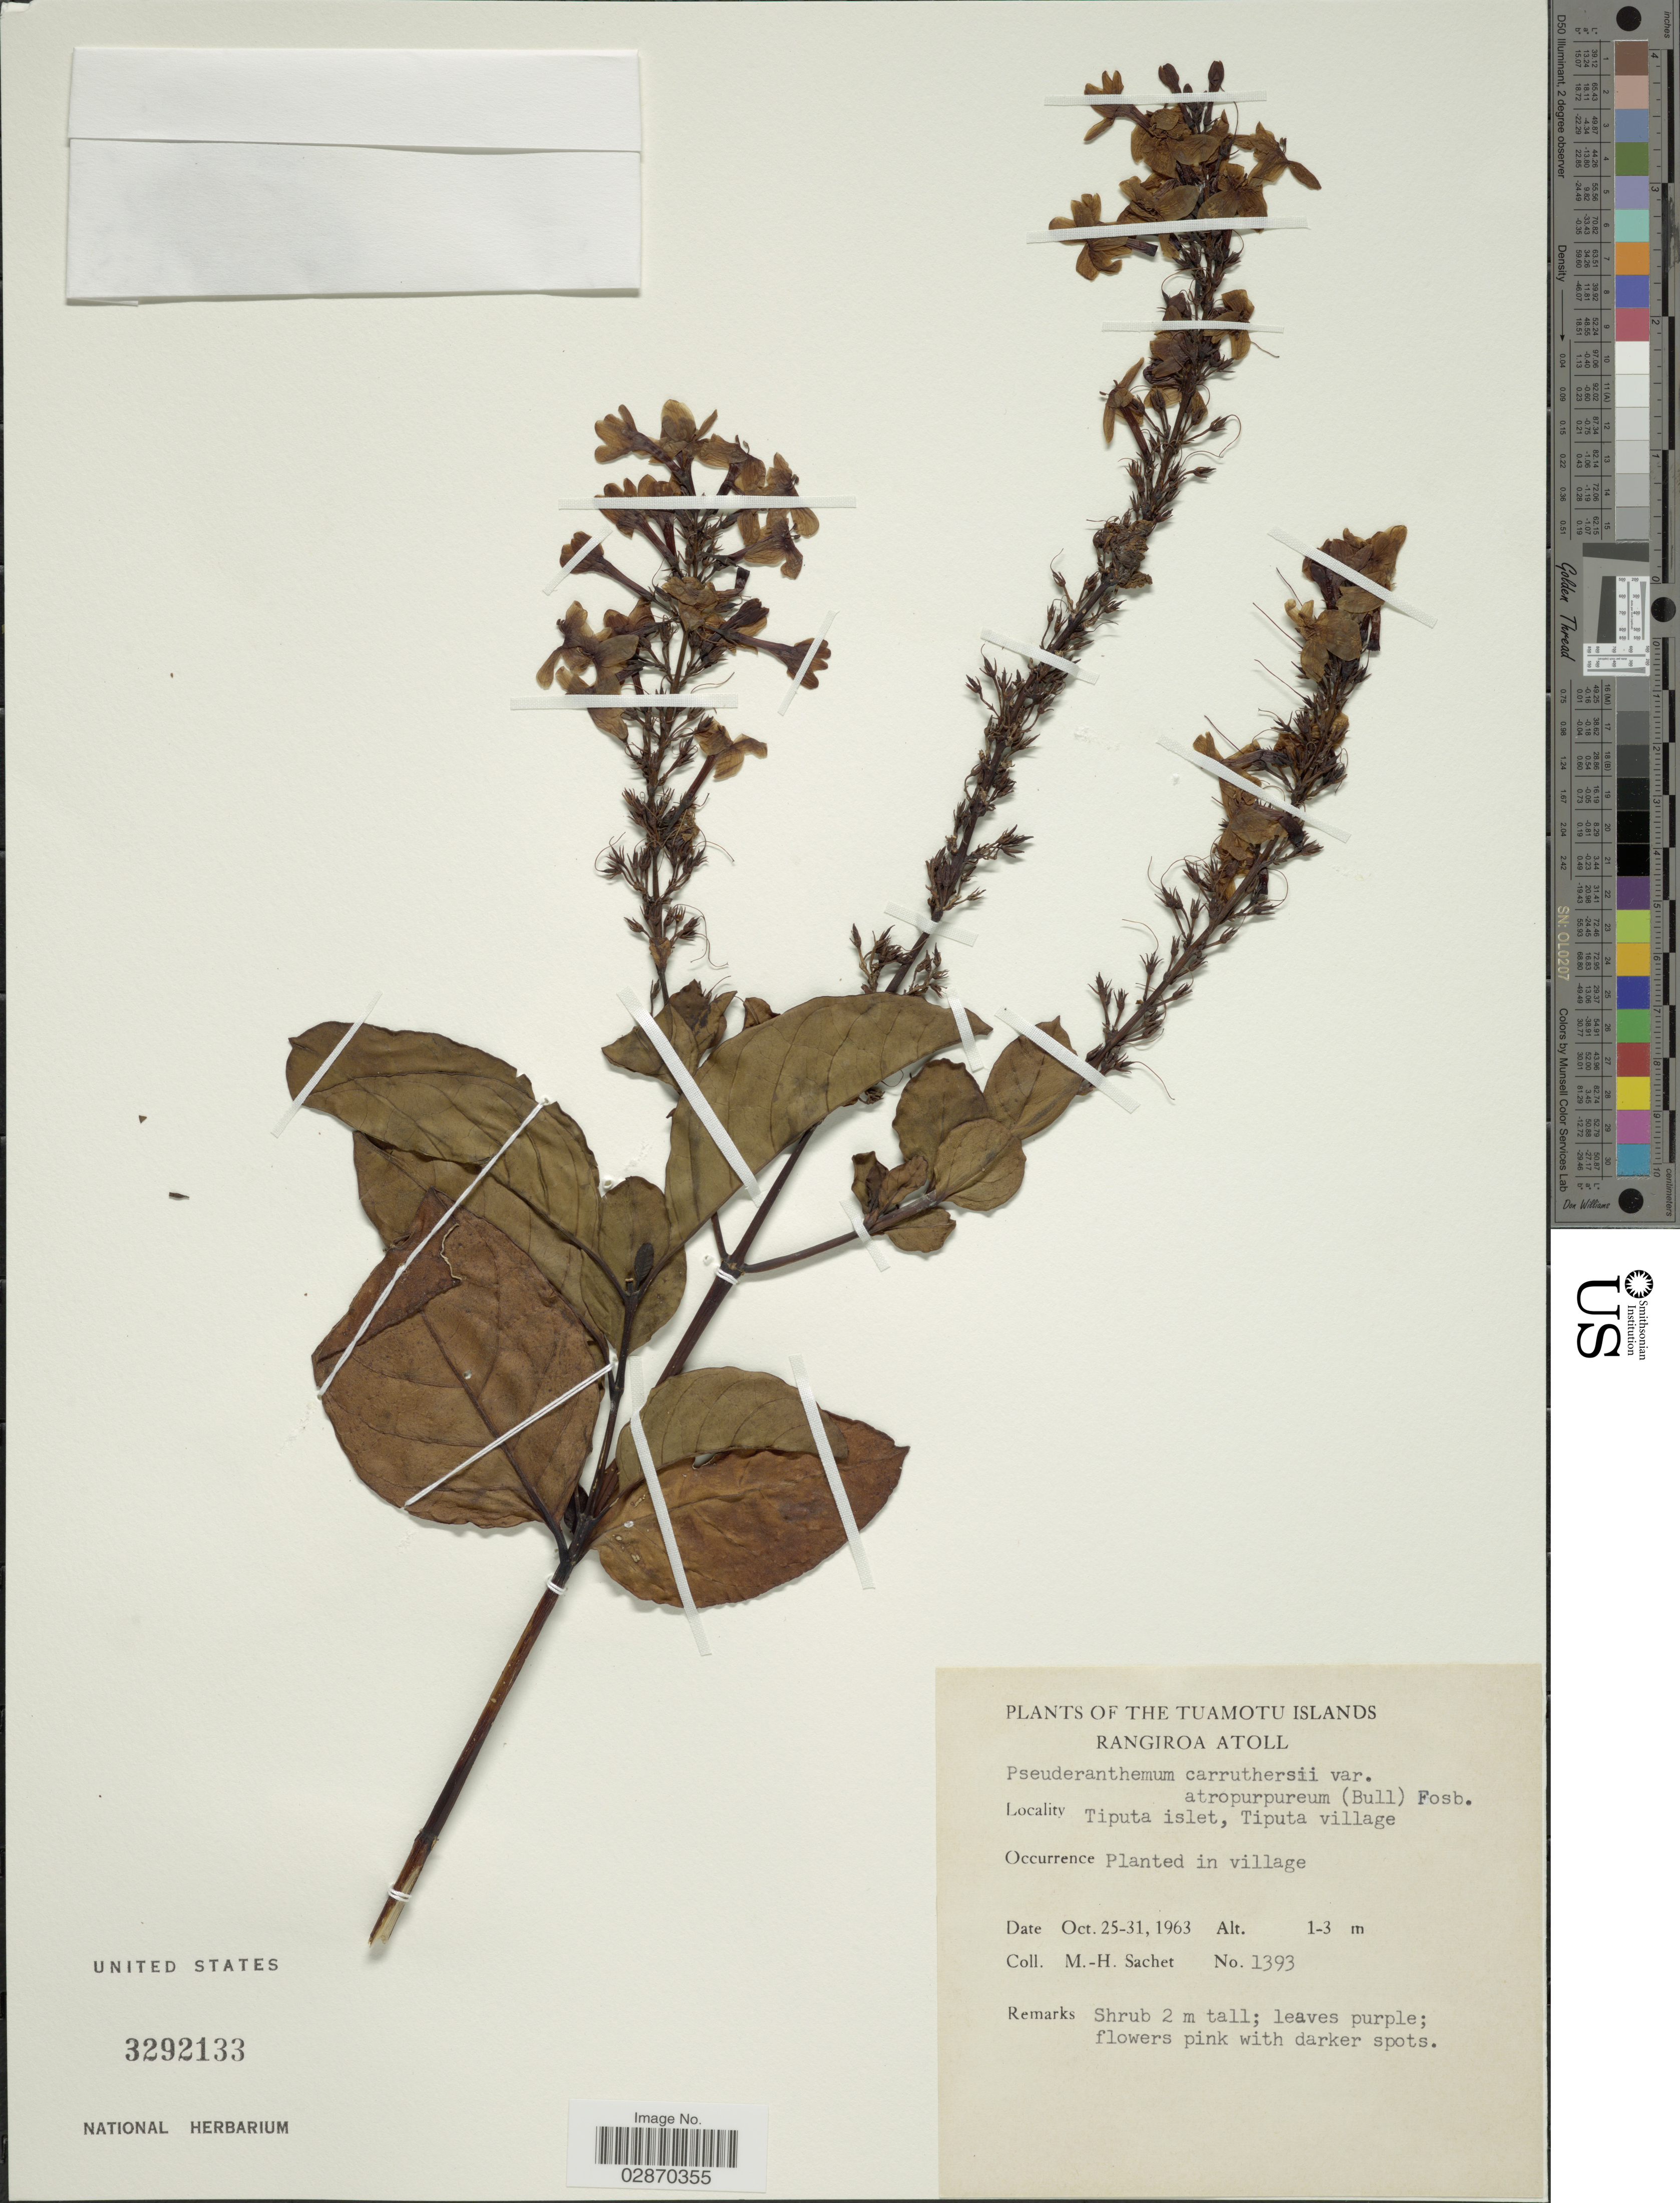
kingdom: Plantae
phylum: Tracheophyta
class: Magnoliopsida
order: Lamiales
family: Acanthaceae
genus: Pseuderanthemum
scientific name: Pseuderanthemum carruthersii var. atropurpureum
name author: (W. Bull) Fosberg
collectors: M.-H. Sachet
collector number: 1393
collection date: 1963-10-25/1963-10-31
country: French Polynesia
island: Rangiroa [Deans] Atoll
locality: Tuamotu Islands. Rangiroa Atoll. Tiputa islet, Tiputa village.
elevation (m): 1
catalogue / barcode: US 3292133